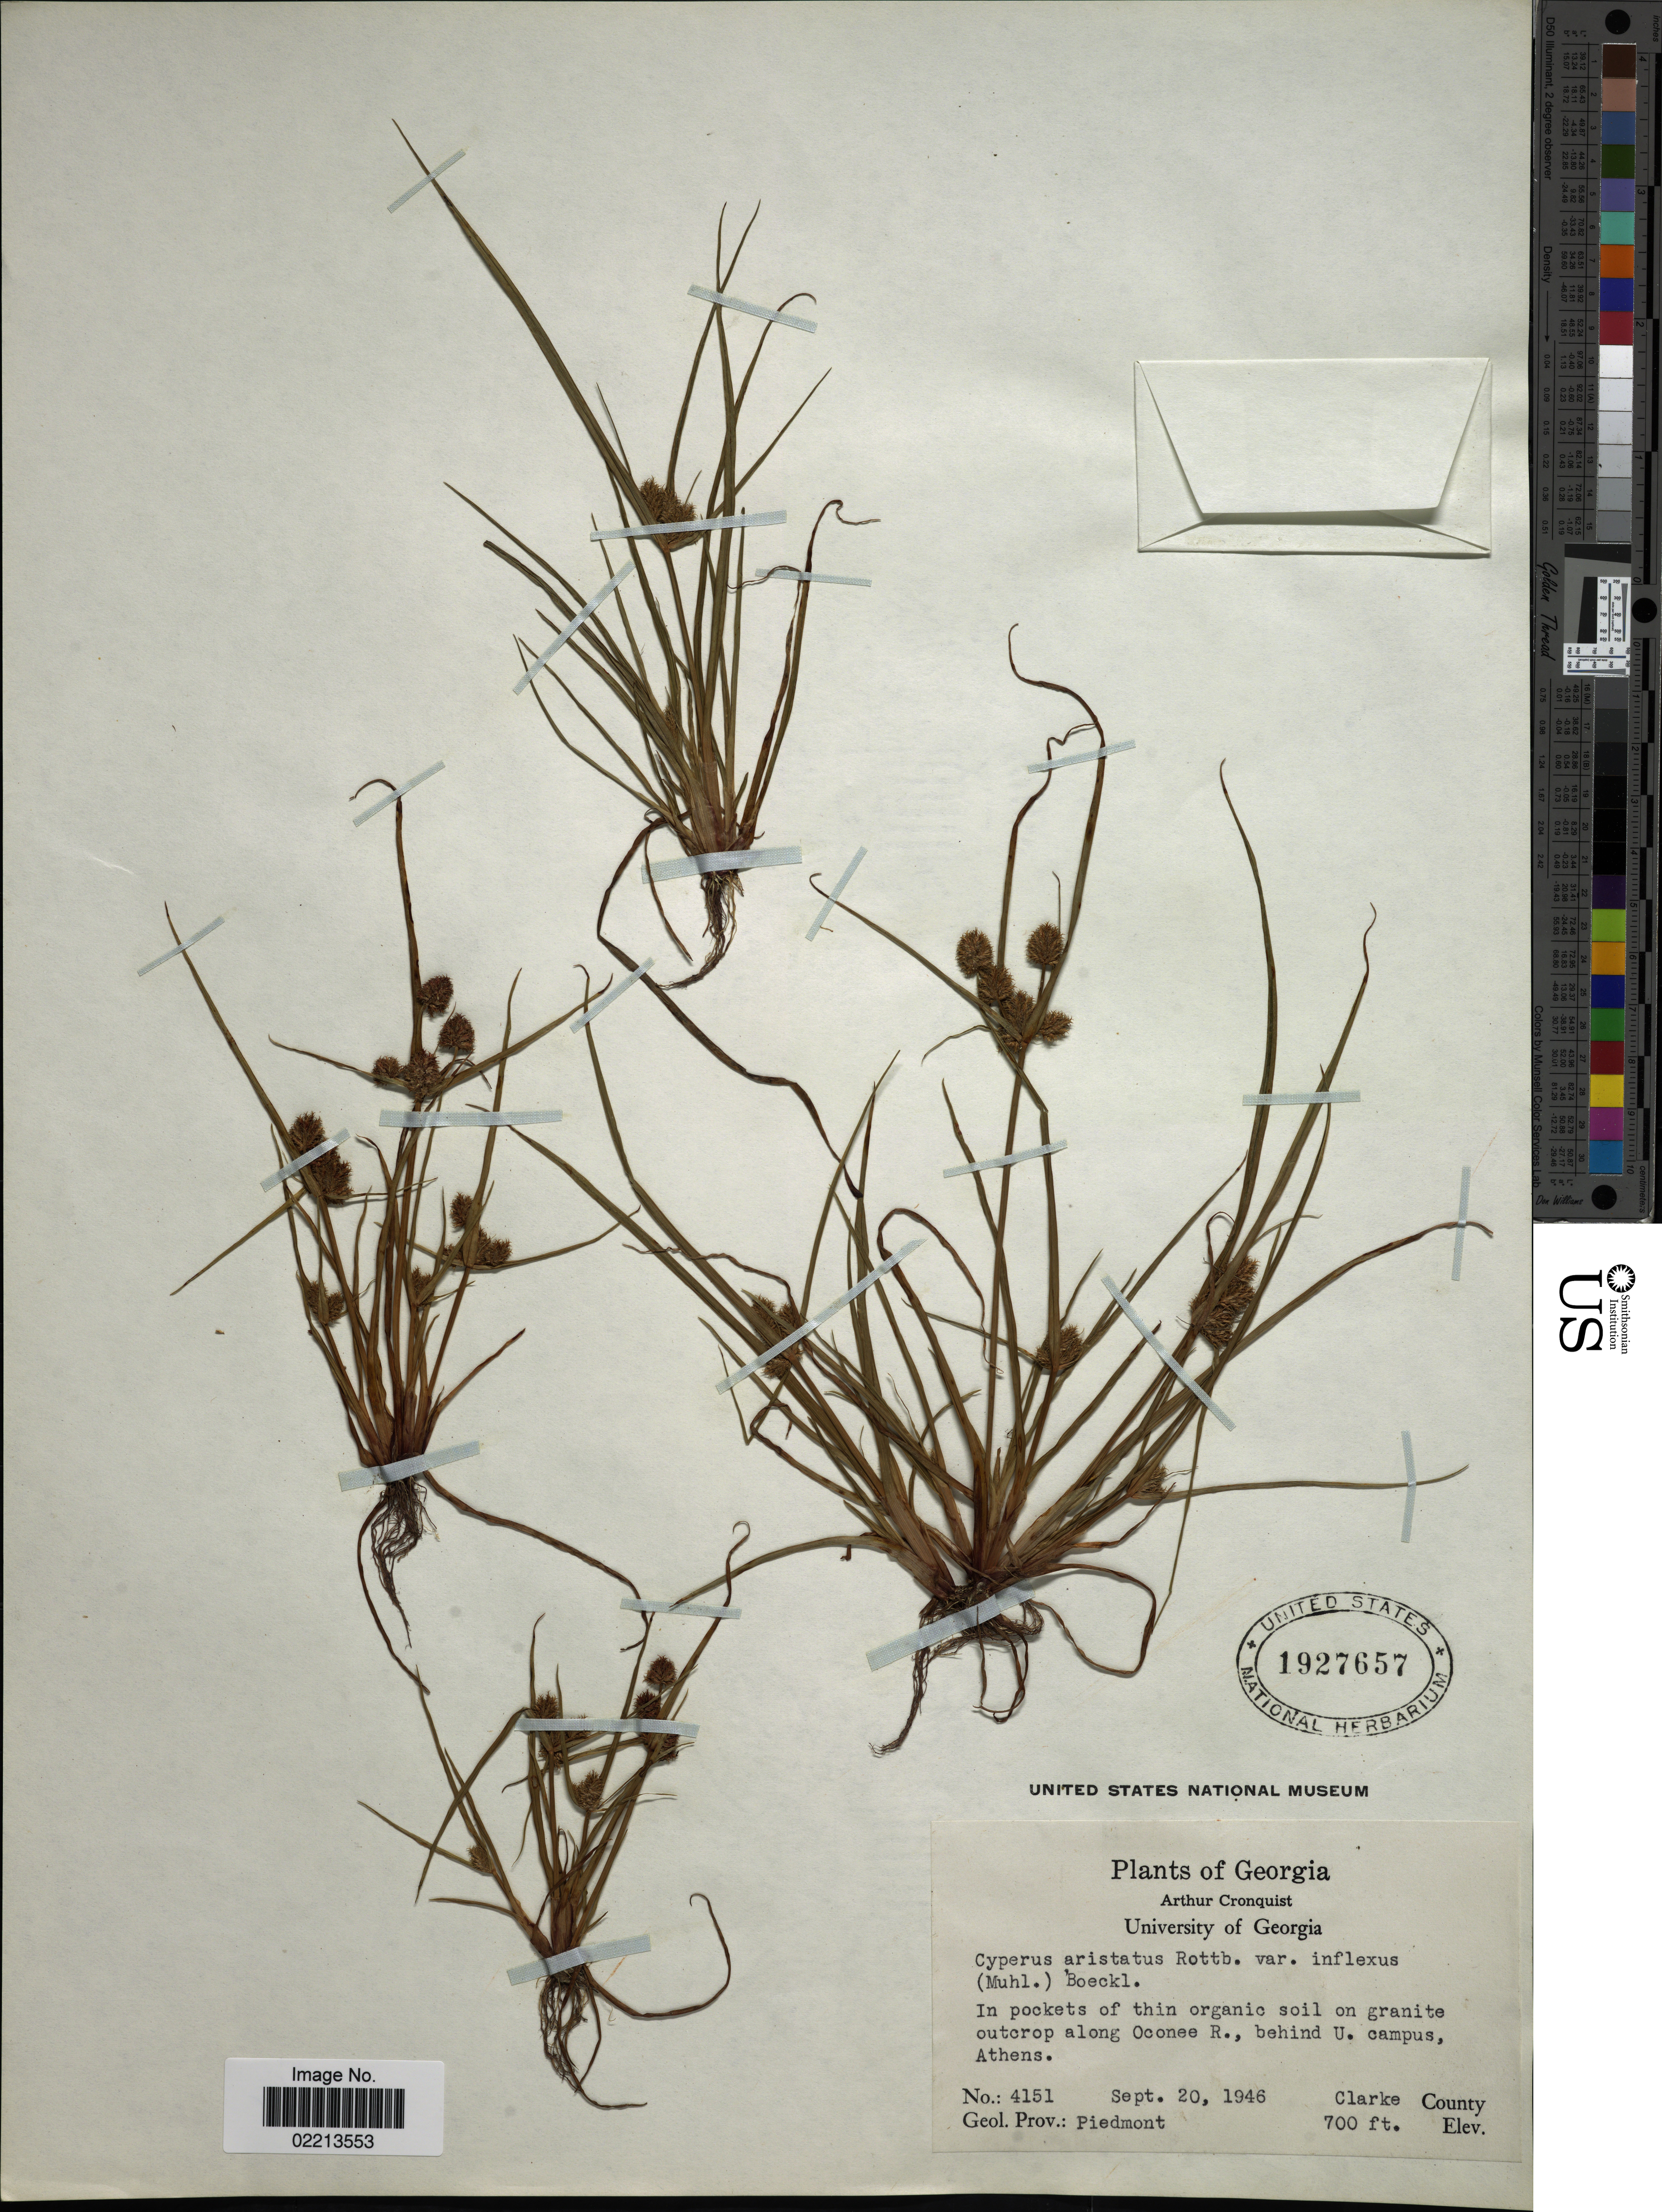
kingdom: Plantae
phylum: Tracheophyta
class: Liliopsida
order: Poales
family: Cyperaceae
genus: Cyperus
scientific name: Cyperus squarrosus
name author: L.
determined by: Strong, Mark T., (BOT), Smithsonian Institution - National Museum of Natural History (UNITED STATES)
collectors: A. J. Cronquist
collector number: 4151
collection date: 1946-09-20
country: United States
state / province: Georgia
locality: Along Oconee R., behind U. Campus Athens, Clarke County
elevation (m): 213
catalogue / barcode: US 1927657